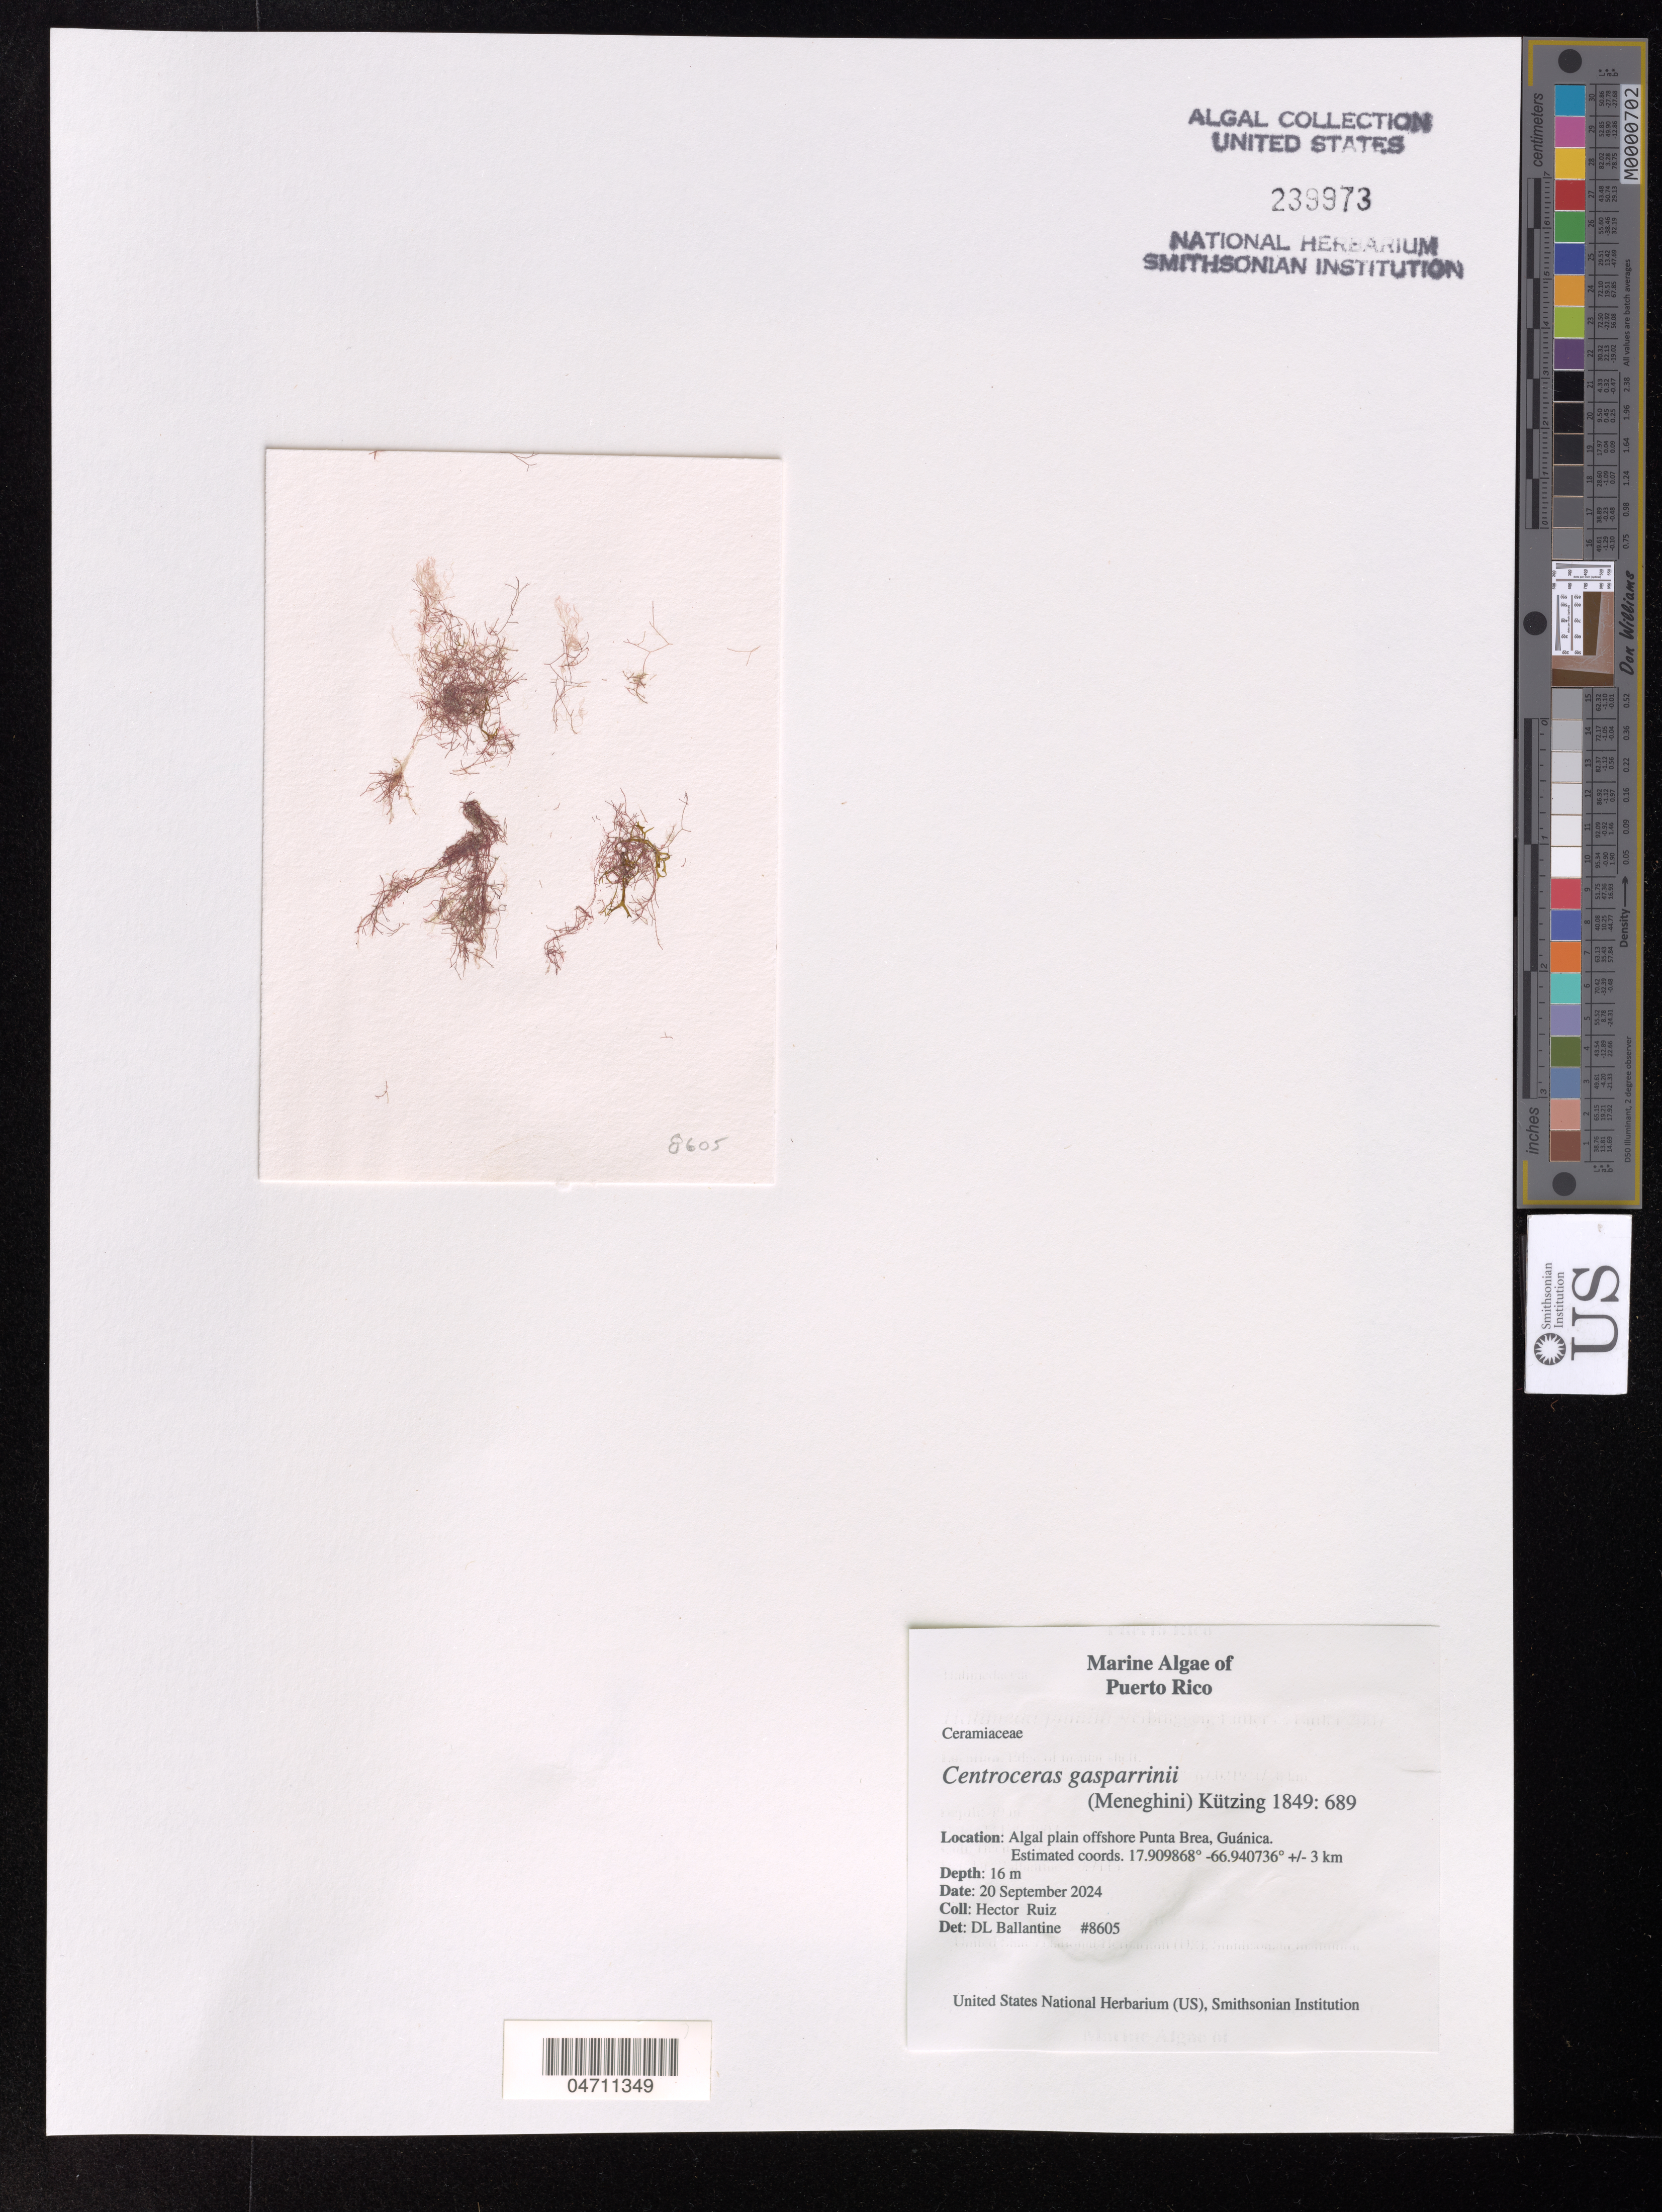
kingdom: Plantae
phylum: Rhodophyta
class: Florideophyceae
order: Ceramiales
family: Ceramiaceae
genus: Centroceras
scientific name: Centroceras gasparrinii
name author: (Menegh.) Kütz.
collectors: H. Ruiz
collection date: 2024-09-20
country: Puerto Rico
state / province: Guánica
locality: Algal plain offshore Punta Brea.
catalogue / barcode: US 239973